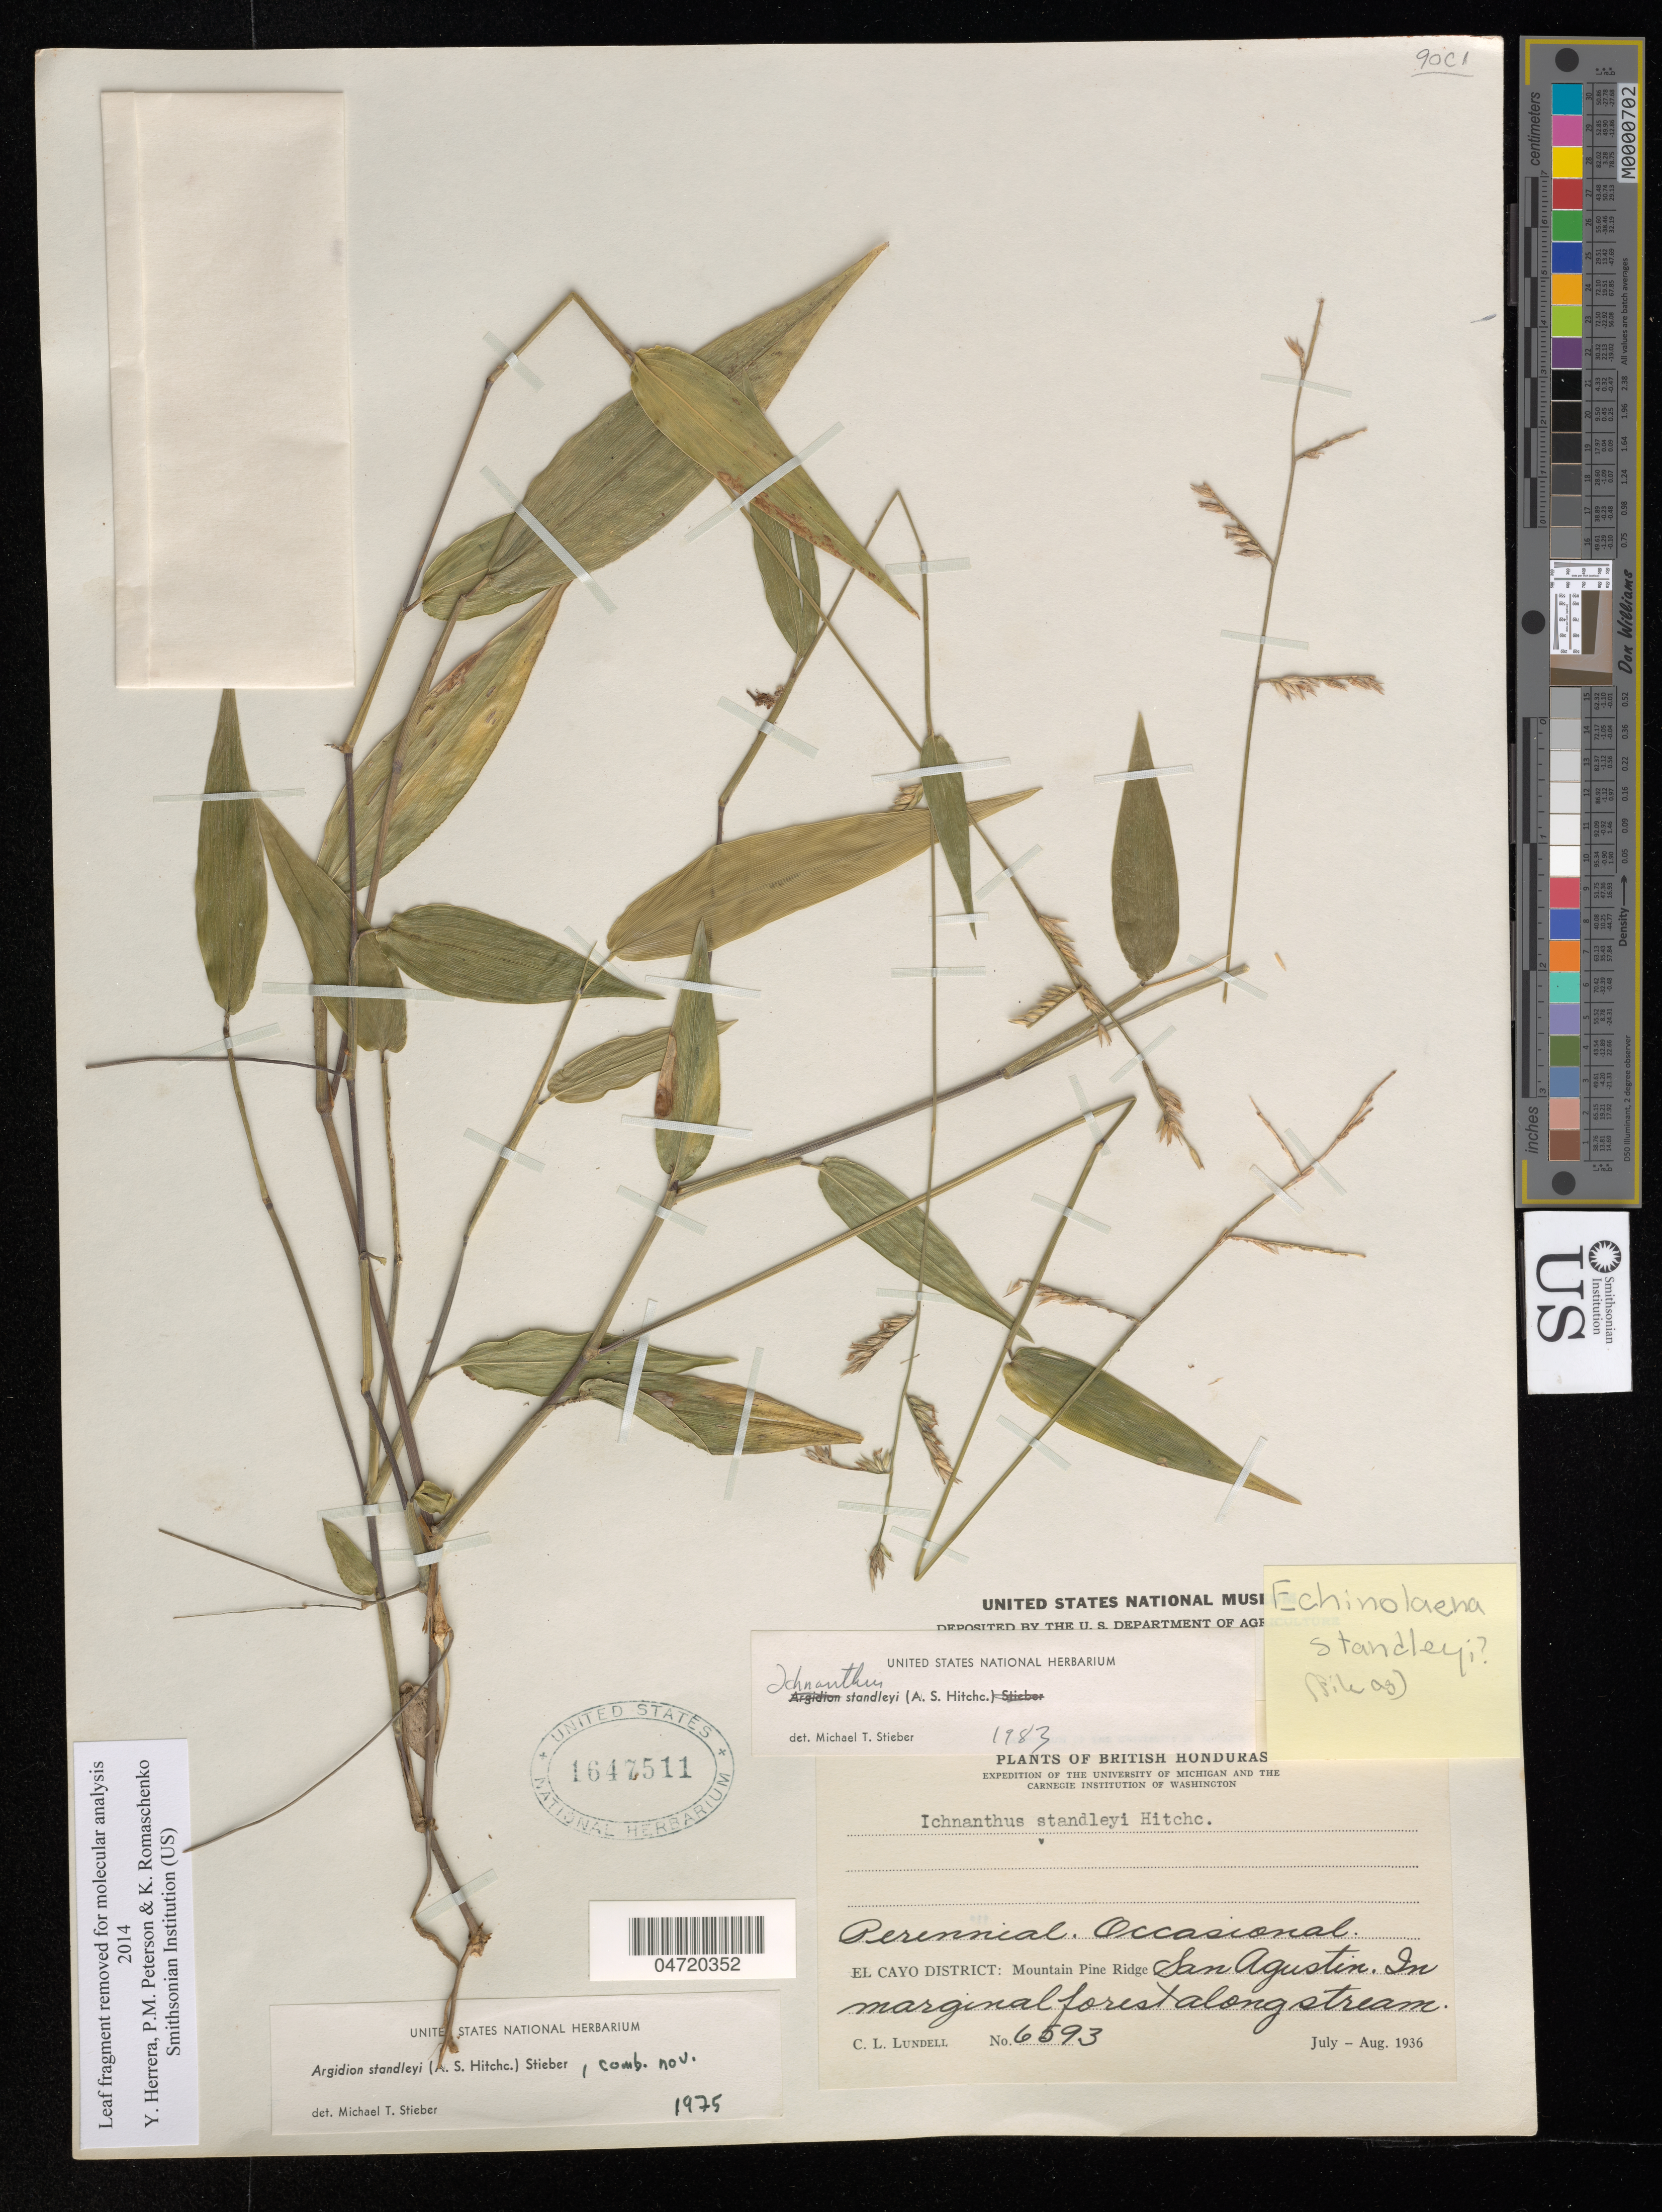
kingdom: Plantae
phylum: Tracheophyta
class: Liliopsida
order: Poales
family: Poaceae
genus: Ichnanthus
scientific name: Ichnanthus standleyi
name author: Hitchc.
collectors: C. L. Lundell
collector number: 6593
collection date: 1936-07/1936-08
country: Belize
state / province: Cayo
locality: British Honduras. Expedition of the University of Michigan and the Carnegie Institution of Washington. El Cayo District: Mountain Pine Ridge. San Agustin.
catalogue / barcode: US 1647511